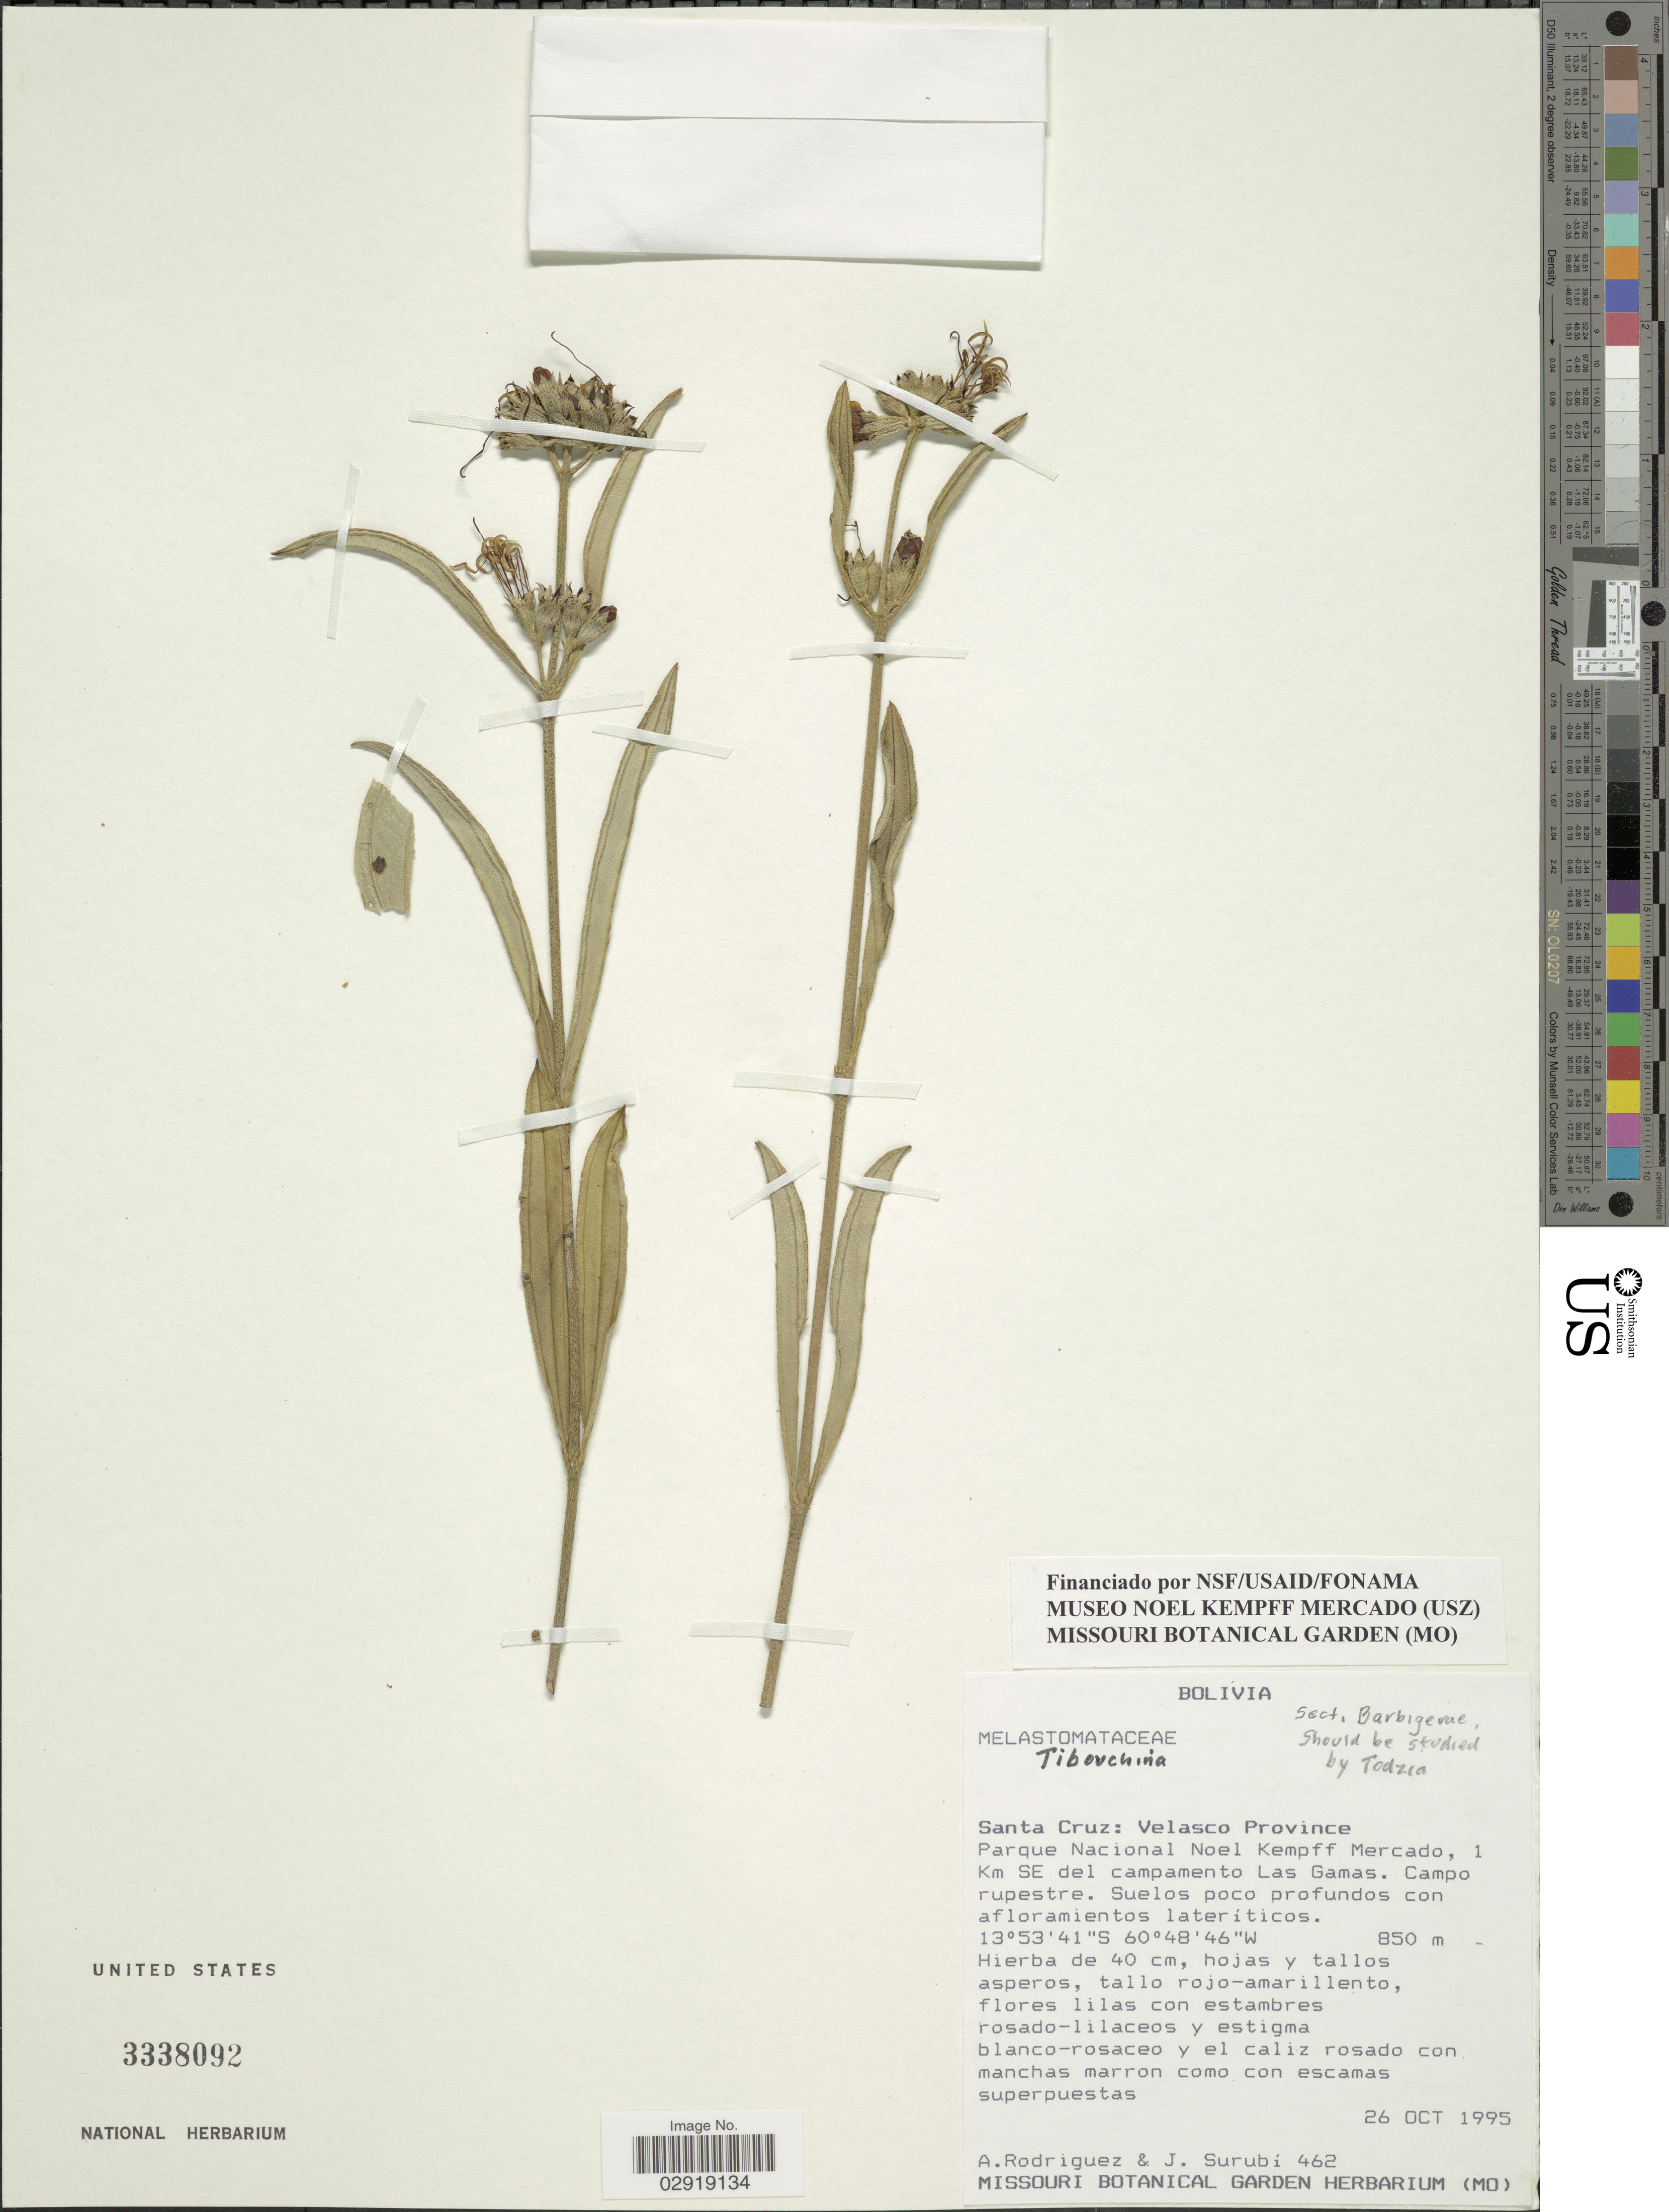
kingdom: Plantae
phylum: Tracheophyta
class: Magnoliopsida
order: Myrtales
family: Melastomataceae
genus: Tibouchina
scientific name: Tibouchina sp.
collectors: A. Rodriguez & J. Surubí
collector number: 462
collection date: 1995-10-26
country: Bolivia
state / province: Santa Cruz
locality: Velasco Province. Parque Nacional Noel Kempff Mercado, 1 Km SE del campamento Las Gamas. Campo rupestre.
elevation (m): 850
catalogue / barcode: US 3338092